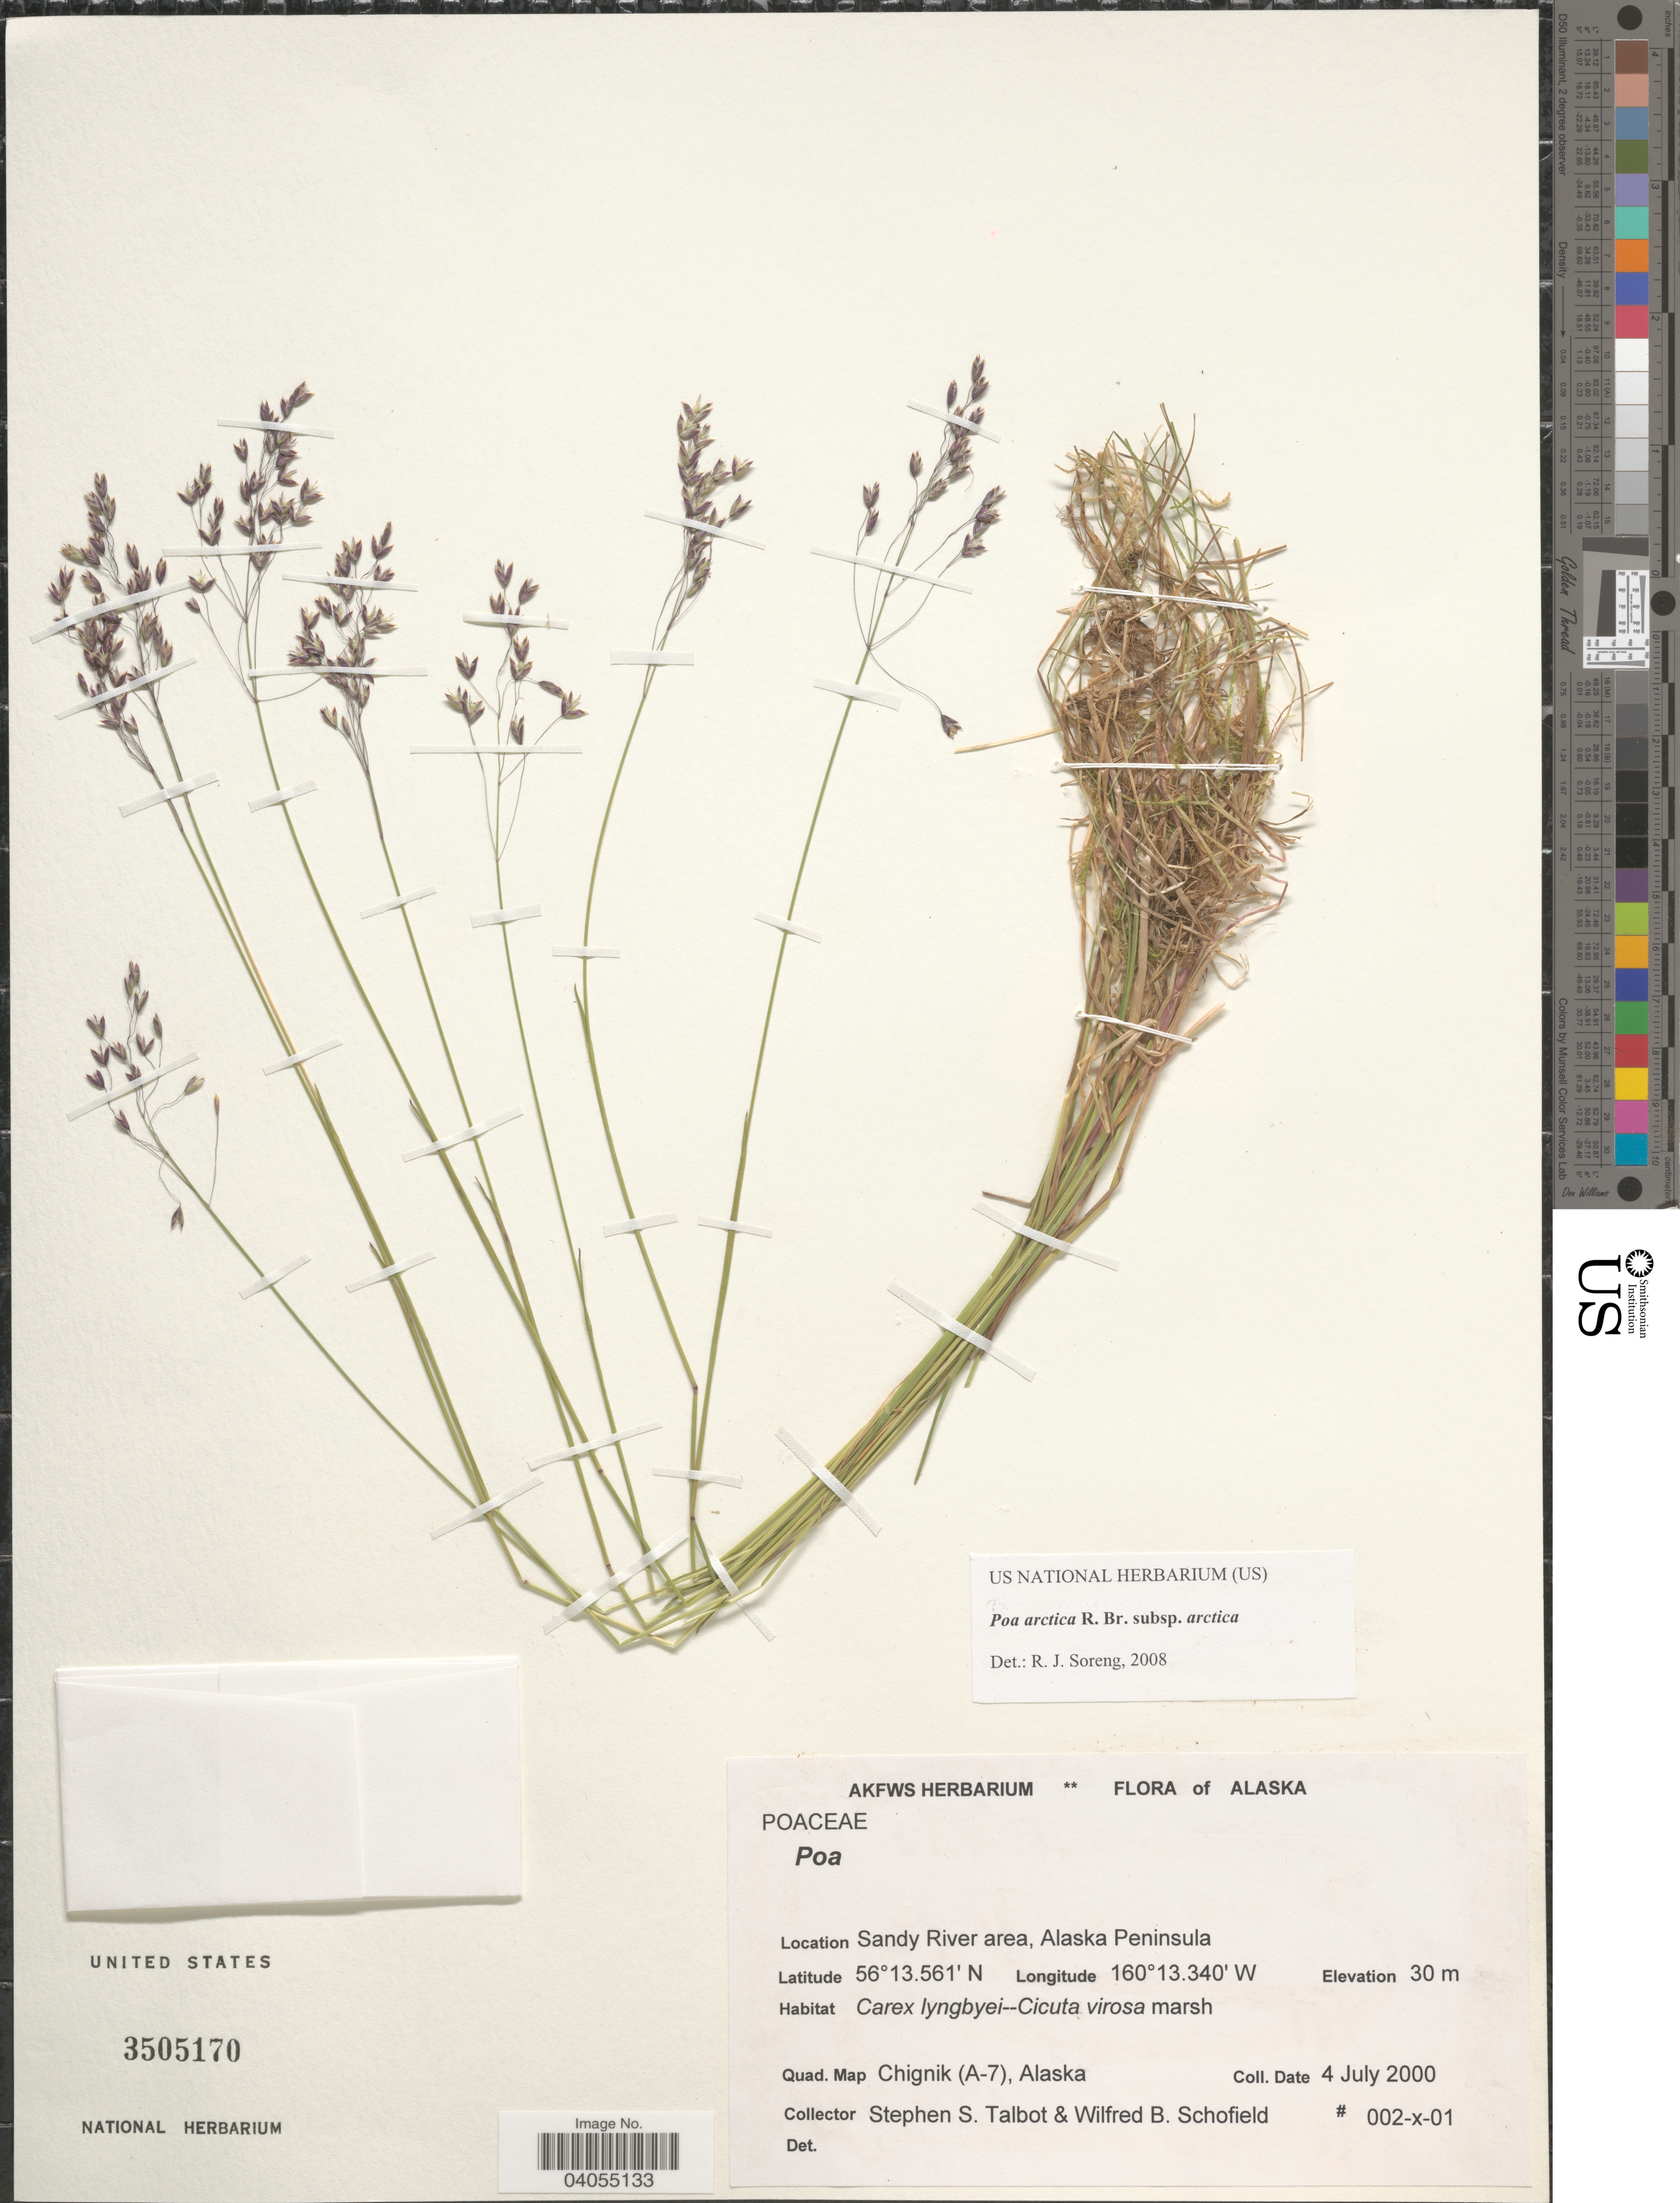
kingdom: Plantae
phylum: Tracheophyta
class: Liliopsida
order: Poales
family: Poaceae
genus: Poa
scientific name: Poa arctica subsp. arctica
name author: R. Br.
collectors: S. S. Talbot & W. Schofield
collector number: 002-x-01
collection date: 2000-07-04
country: United States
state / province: Alaska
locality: Sandy River area, Alaska Peninsula. Quad. Map Chignik (A-7).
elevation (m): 30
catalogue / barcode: US 3505170